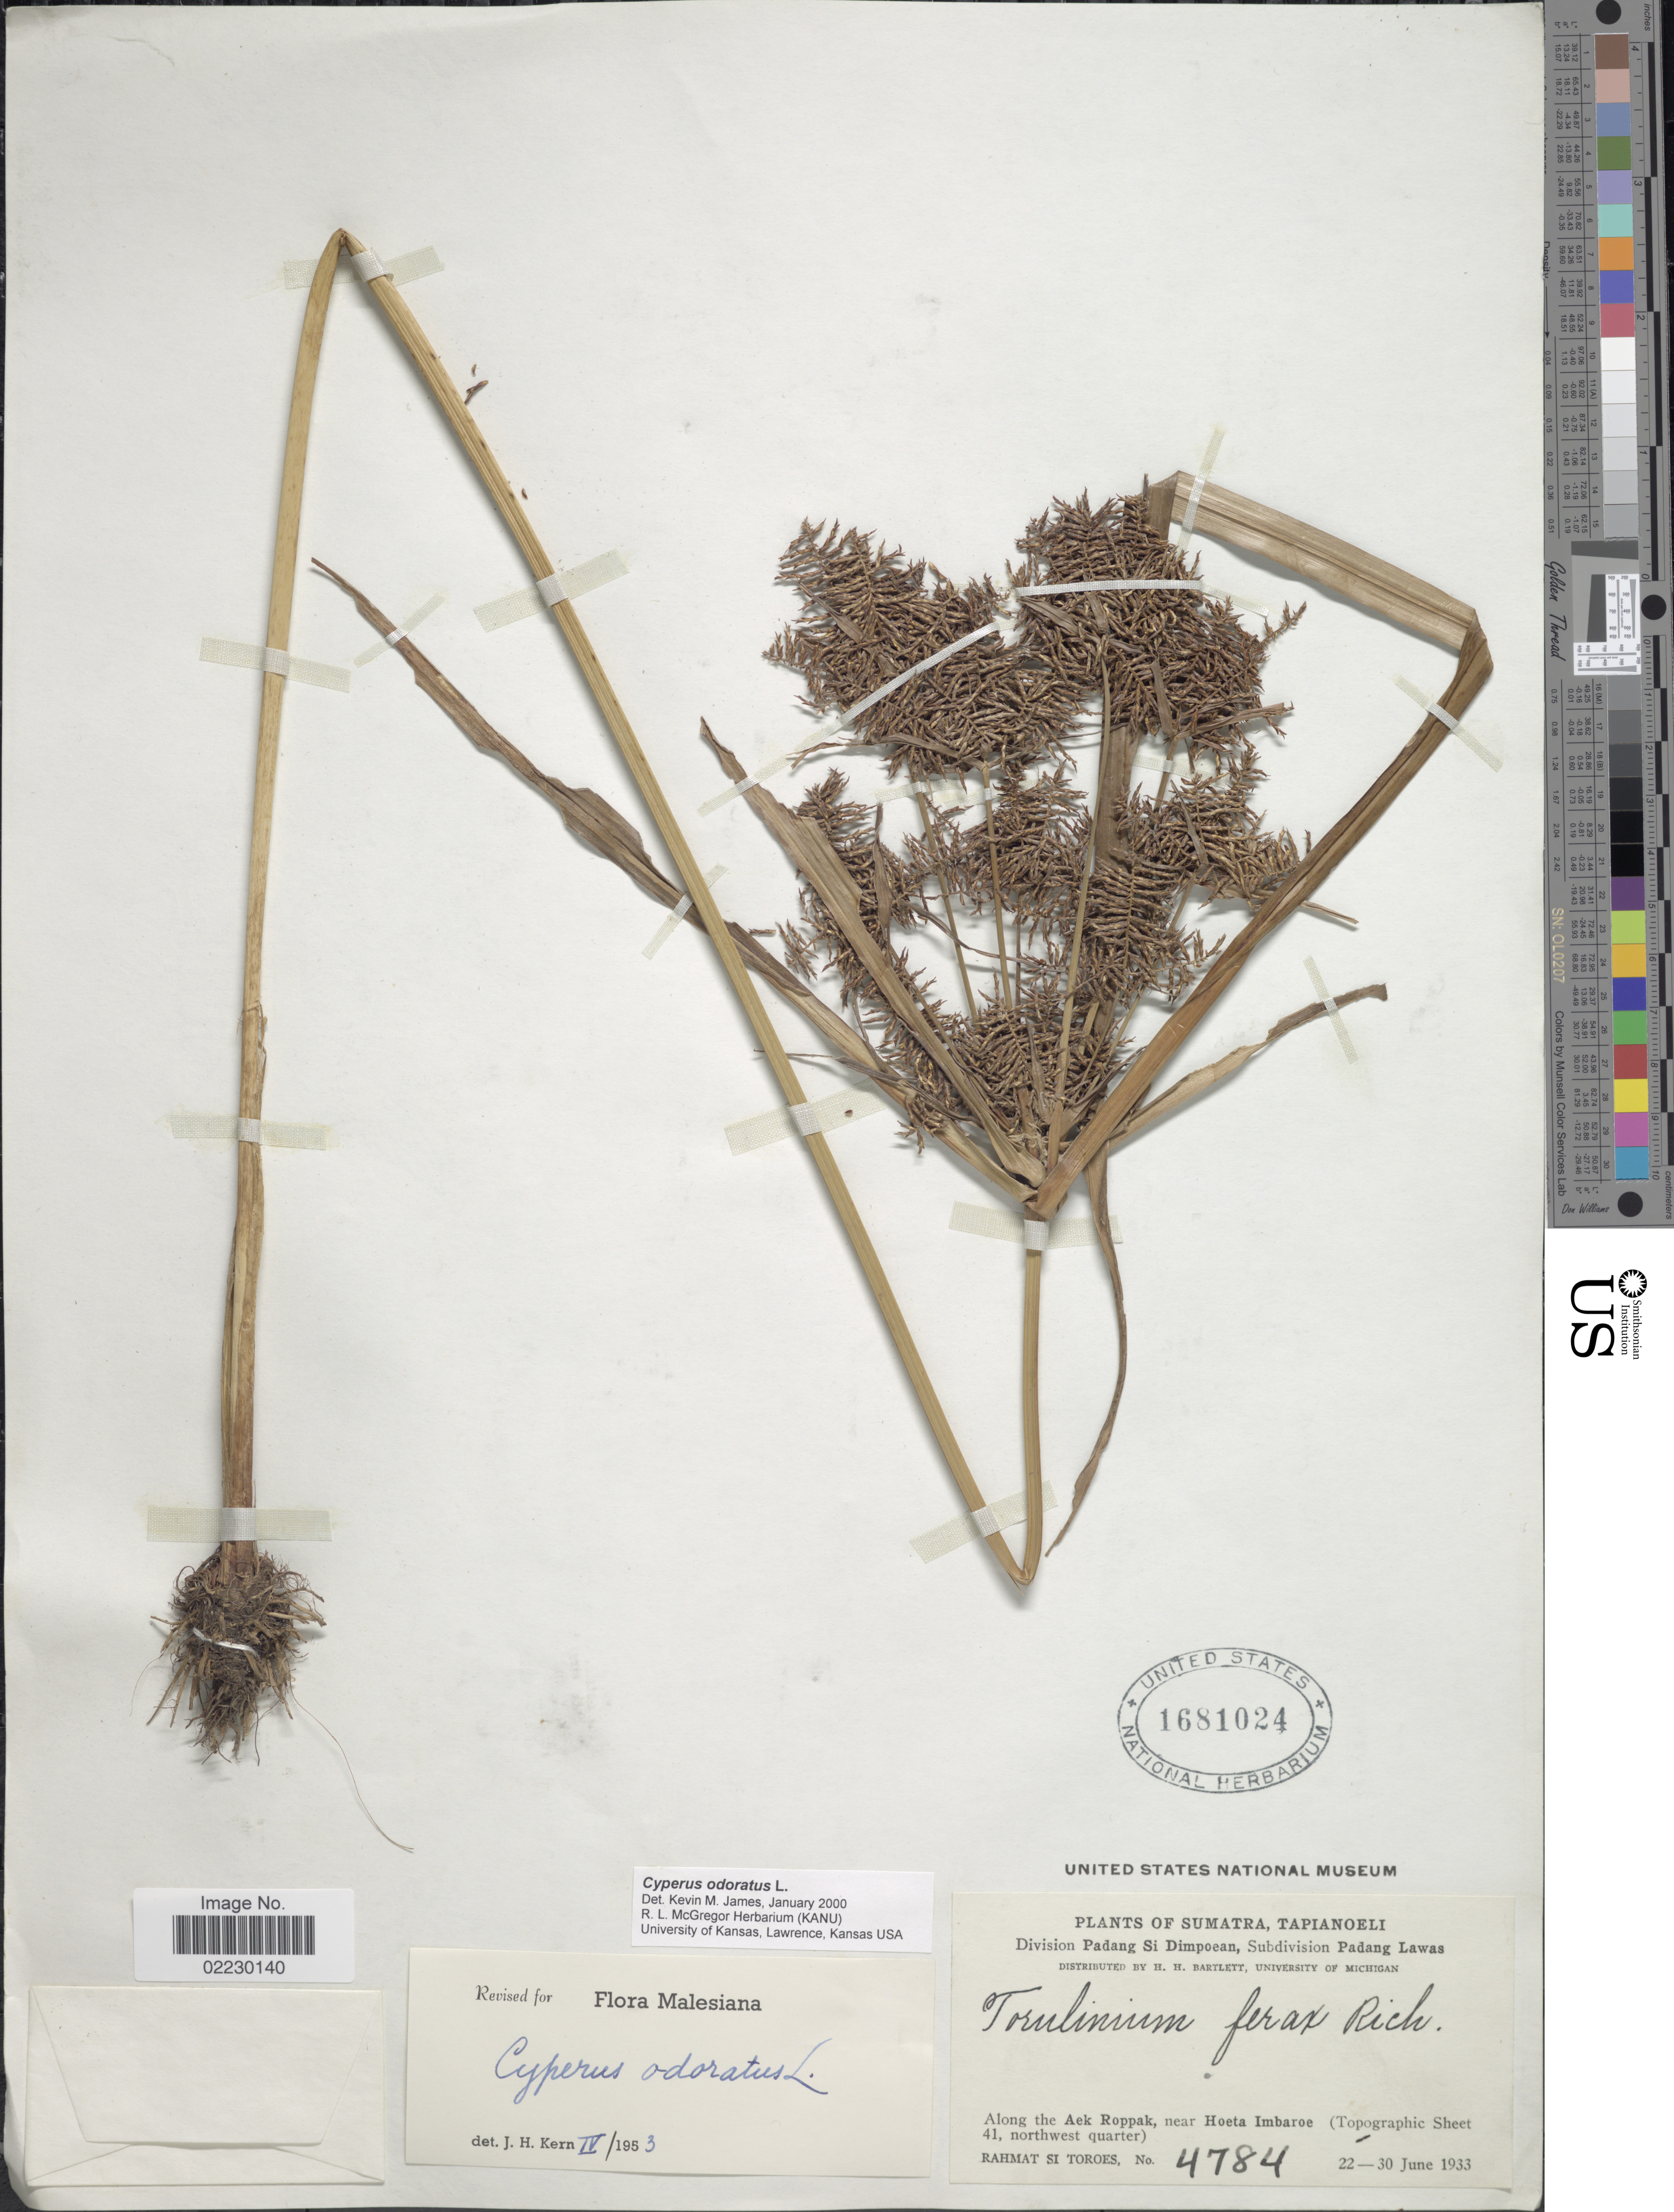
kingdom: Plantae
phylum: Tracheophyta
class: Liliopsida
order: Poales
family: Cyperaceae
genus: Cyperus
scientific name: Cyperus odoratus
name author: L.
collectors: Rahmat Si Boeea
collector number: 4784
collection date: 1933-06-22/1933-06-30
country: Indonesia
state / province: Sumatra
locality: Tapianoeli, Division Padang Si Dimpoean, Subdivision Padang Lawas, along the Aek Roppak, near Hoeta Imbaroe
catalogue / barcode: US 1681024